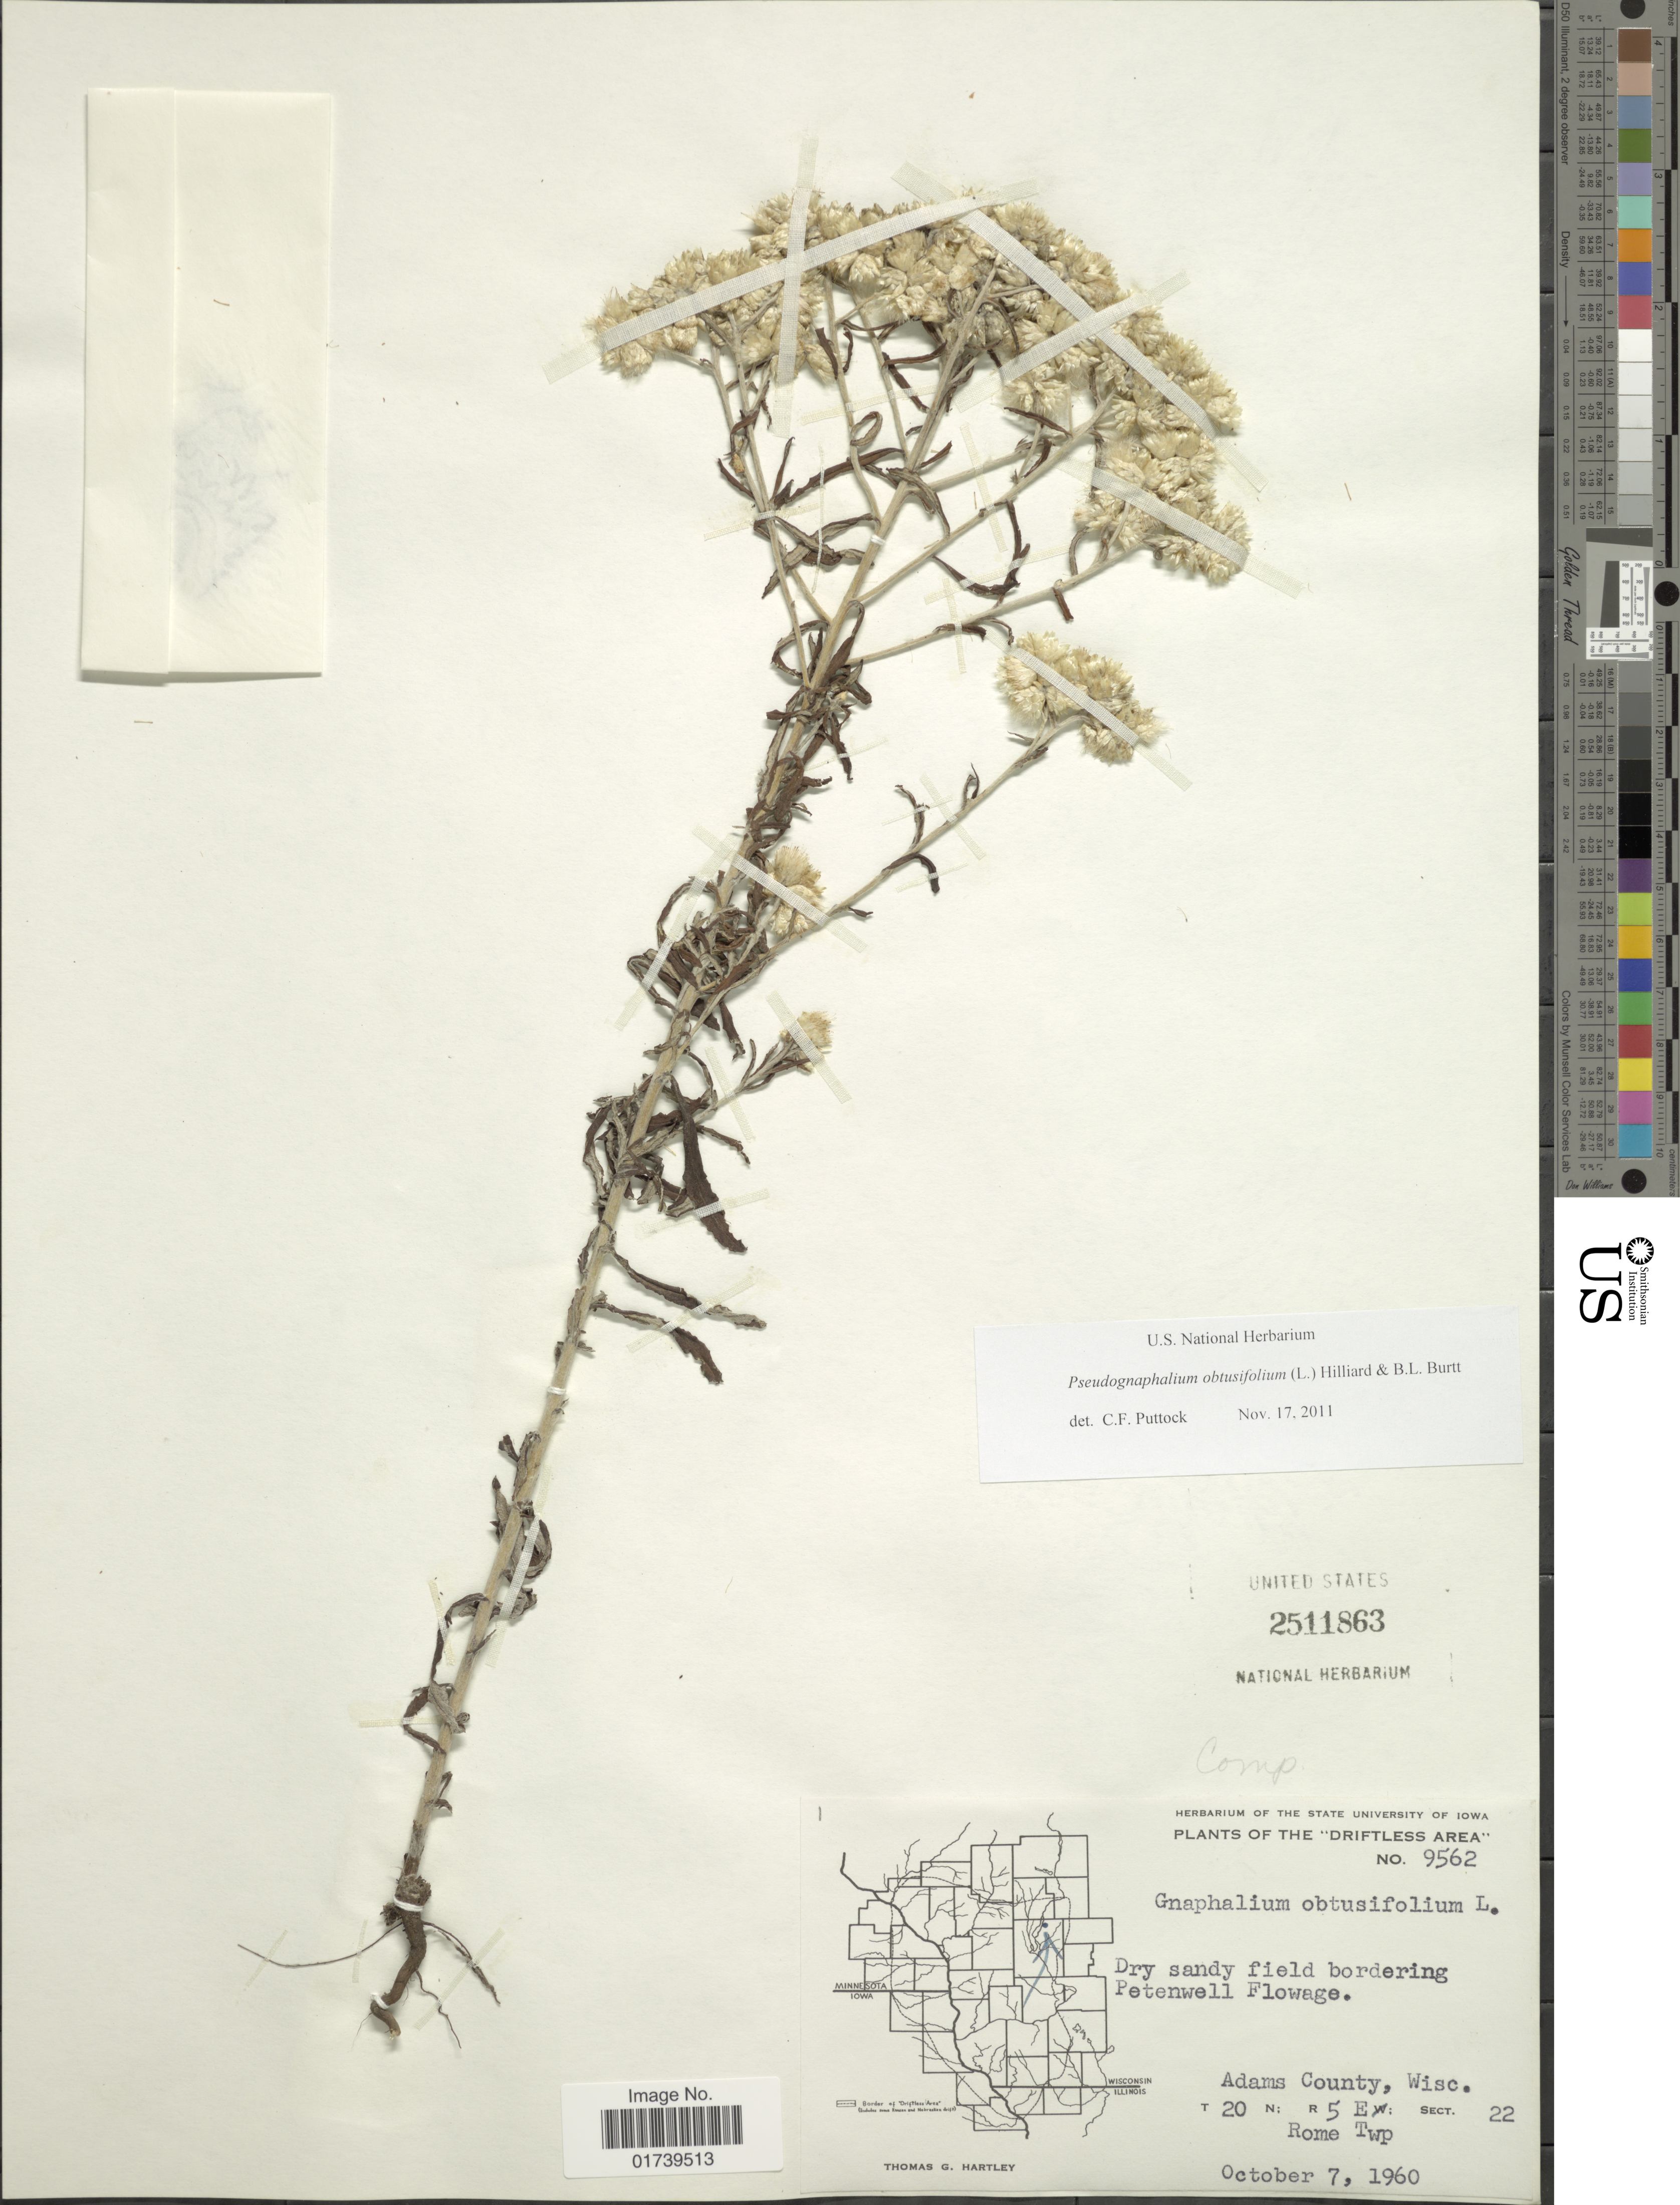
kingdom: Plantae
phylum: Tracheophyta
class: Magnoliopsida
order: Asterales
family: Asteraceae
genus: Pseudognaphalium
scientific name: Pseudognaphalium obtusifolium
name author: (L.) Hilliard & B.L. Burtt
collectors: T. G. Hartley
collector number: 9562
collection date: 1960-10-07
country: United States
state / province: Wisconsin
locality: Driftless Area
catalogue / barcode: US 2511863